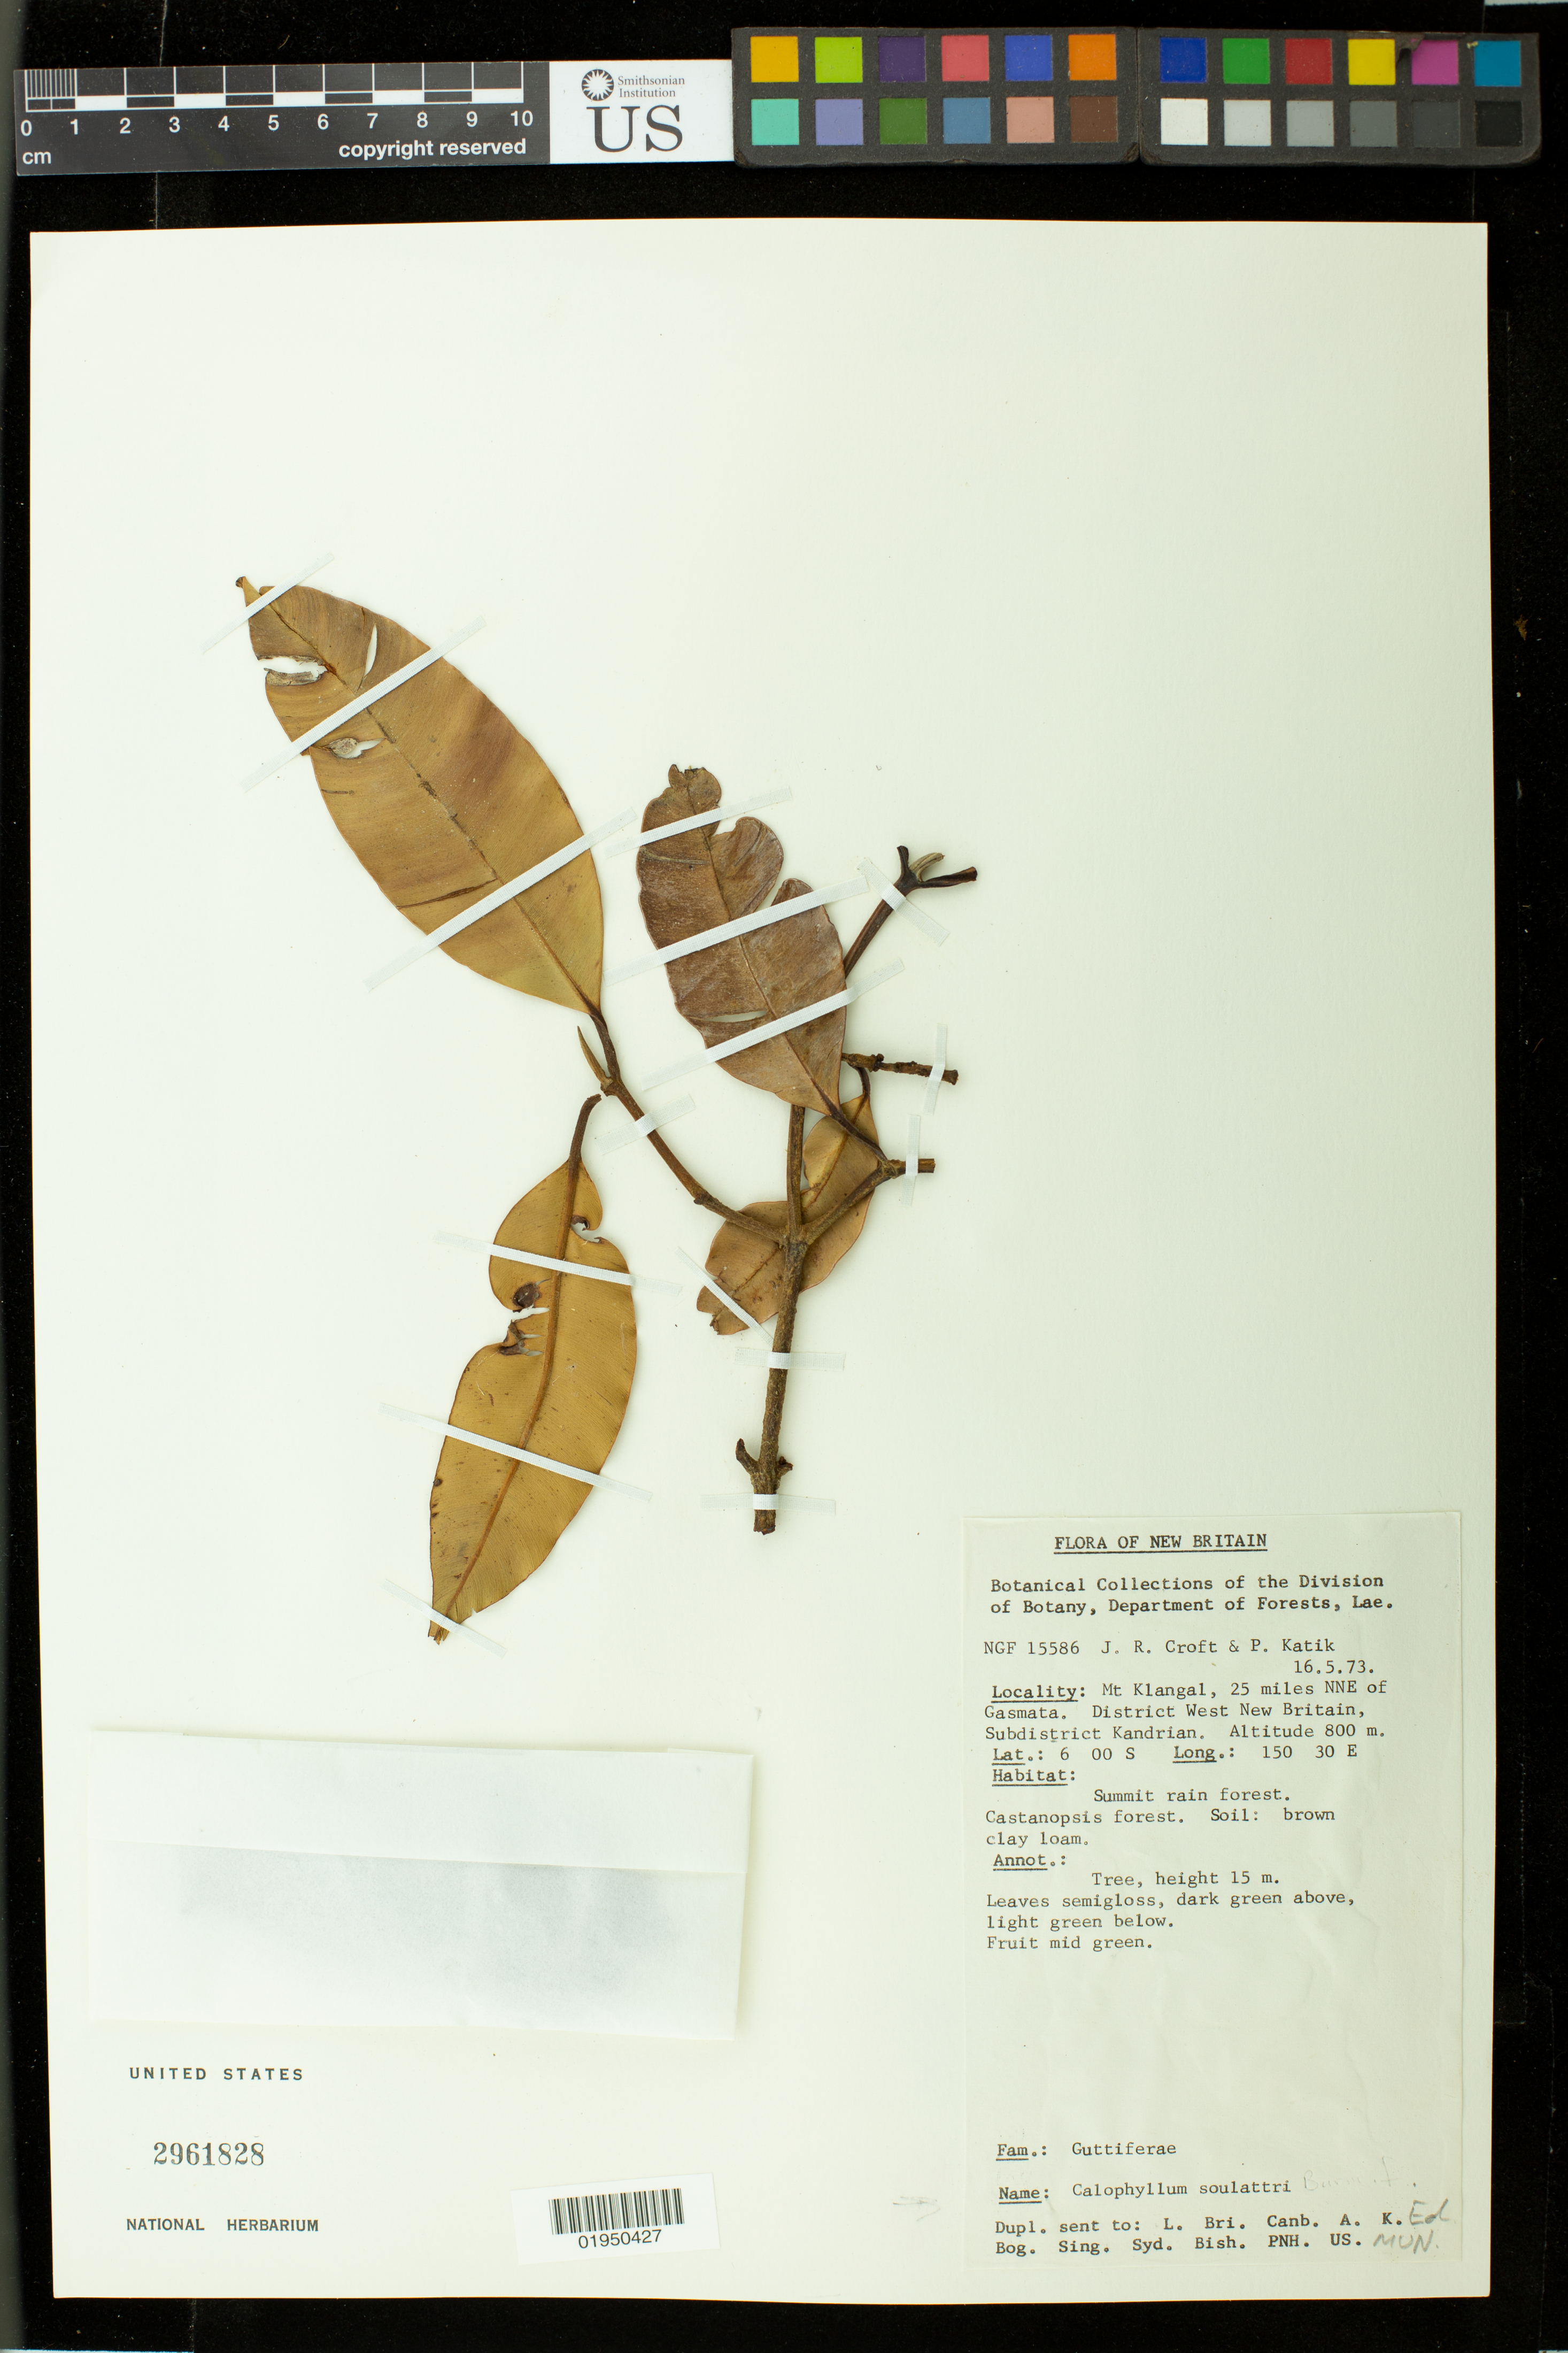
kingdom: Plantae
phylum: Tracheophyta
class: Magnoliopsida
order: Malpighiales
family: Calophyllaceae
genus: Calophyllum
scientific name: Calophyllum soulattri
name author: Burm. f.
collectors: J. R. Croft & P. Katik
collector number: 155863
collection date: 1973-05-16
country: Papua New Guinea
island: New Britain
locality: Mt. Klangal, 25 miles NNE of Gasmata. District West New Britain, subdistrict Kandrian,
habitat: Summit rain forest. Castanopsis forest. Soil: brown clay loam.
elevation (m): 800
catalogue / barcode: US 2961828